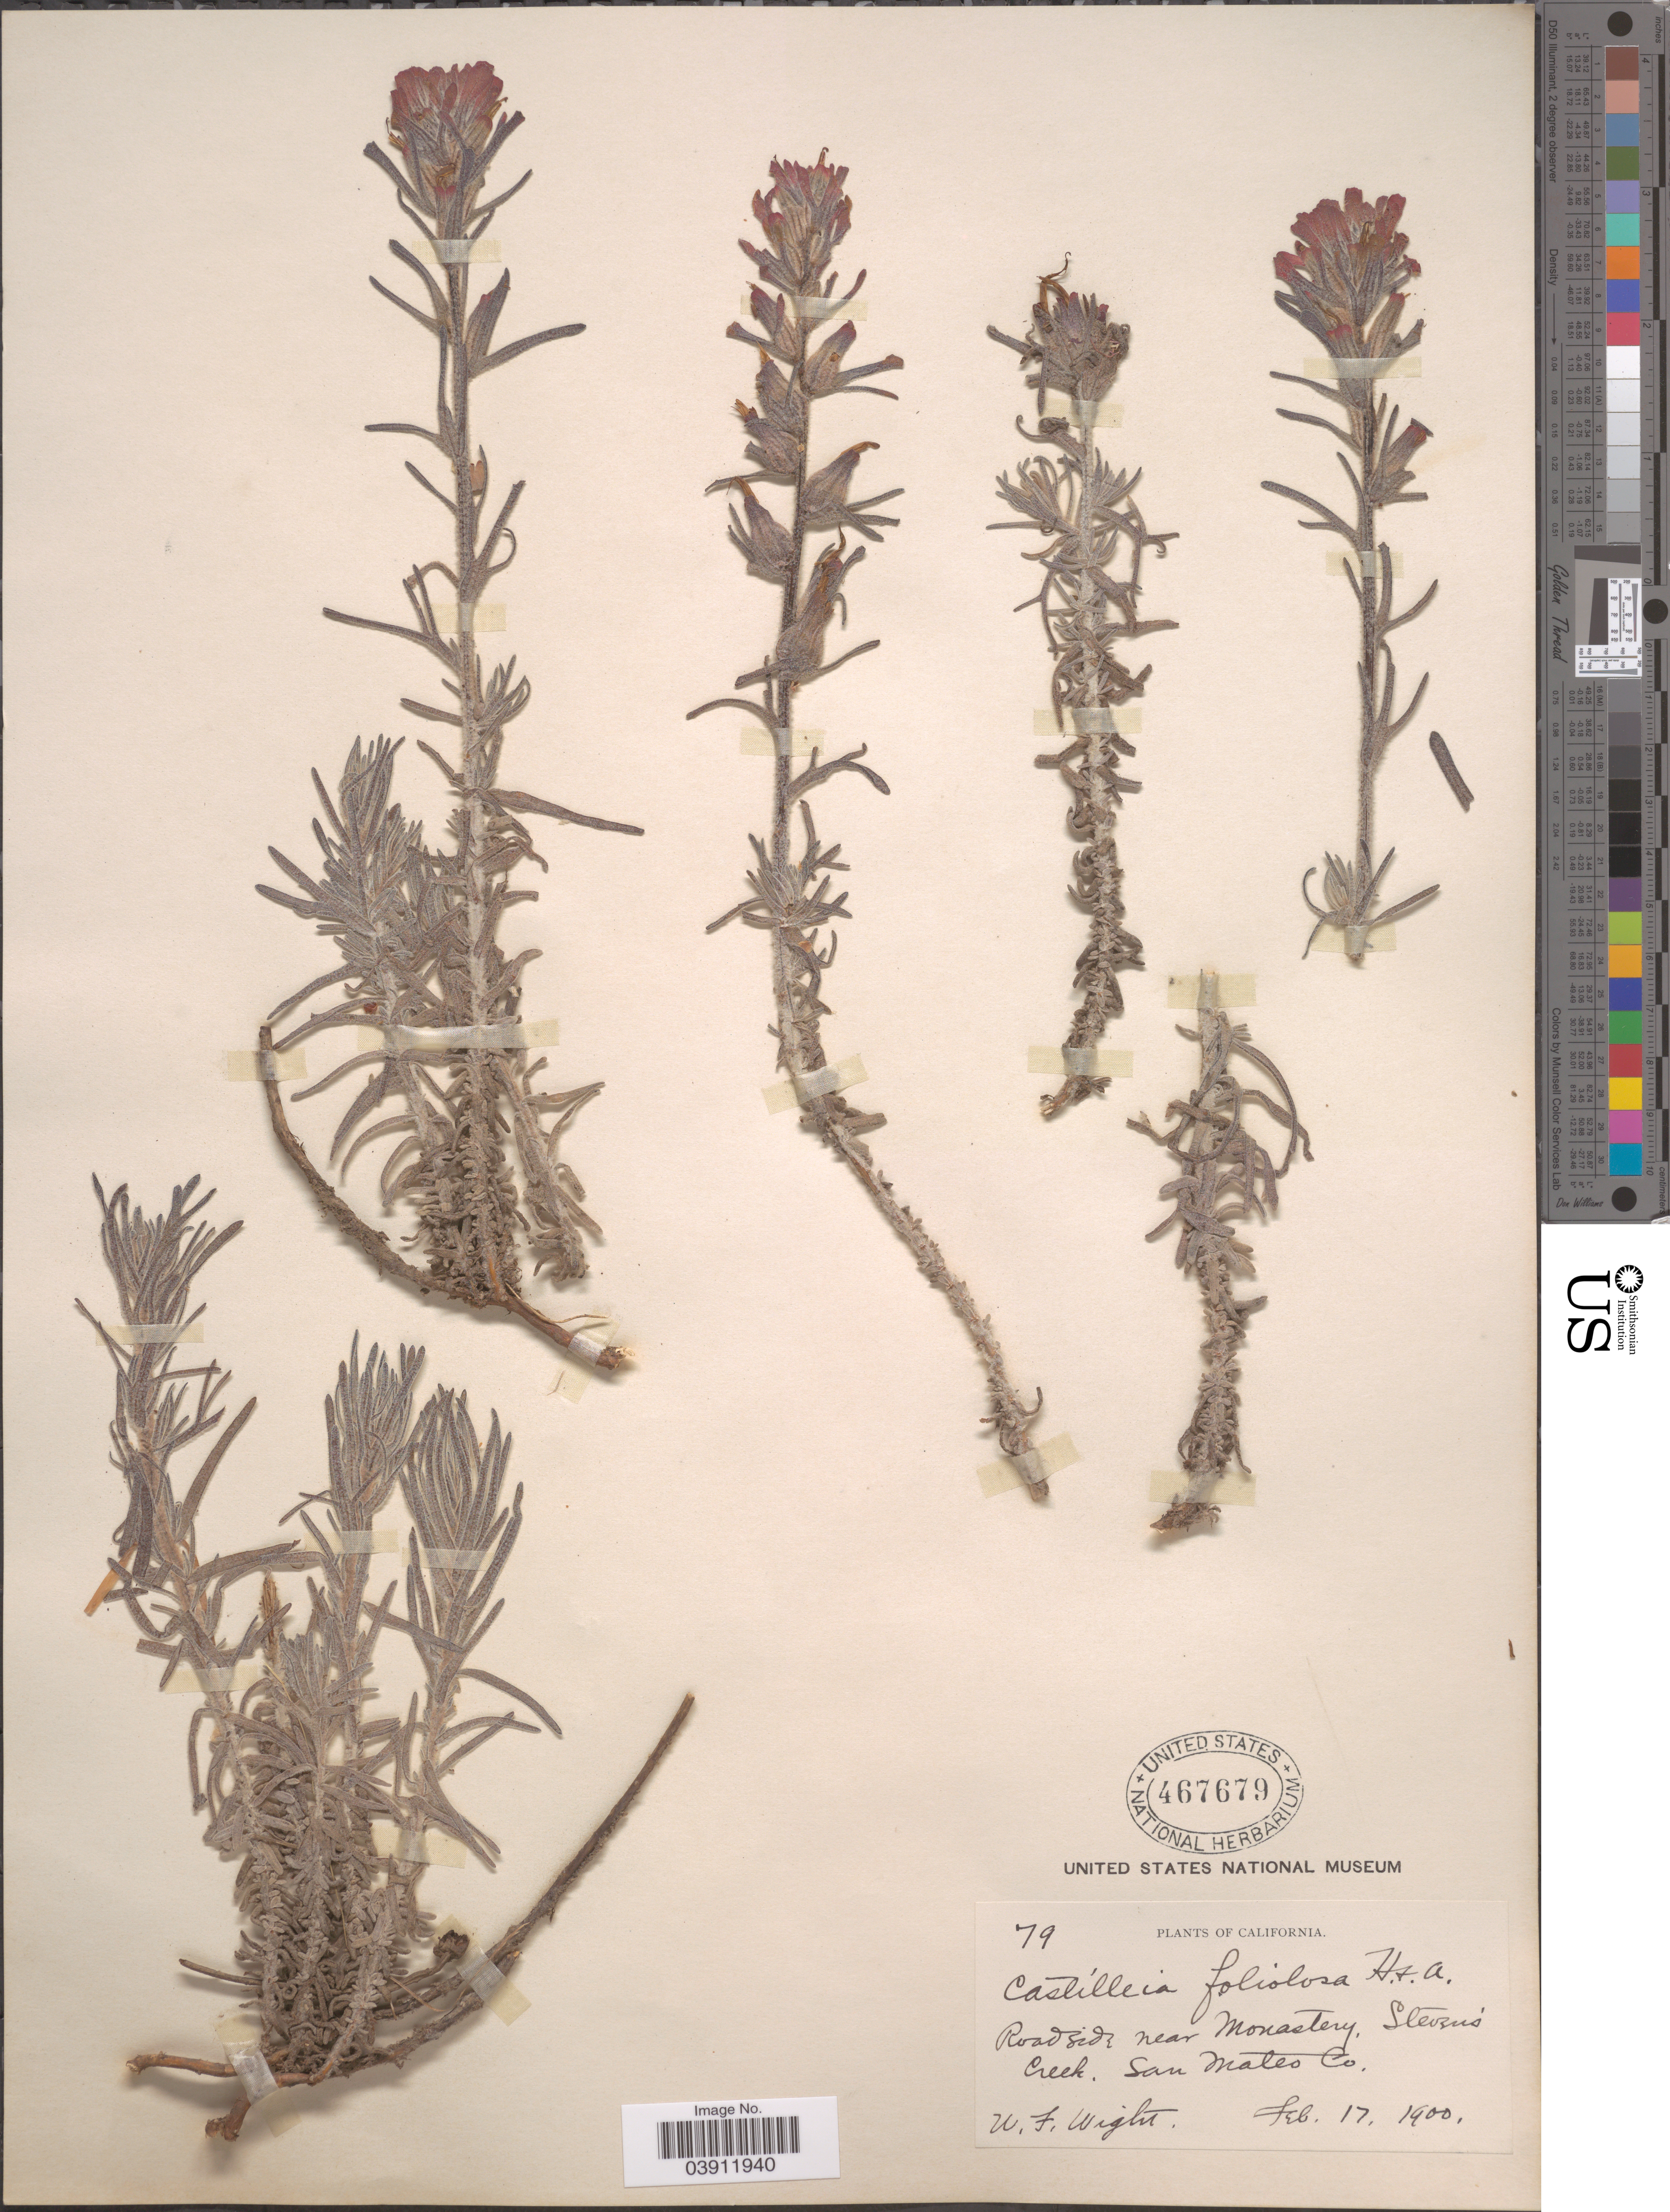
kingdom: Plantae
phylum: Tracheophyta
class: Magnoliopsida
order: Lamiales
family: Orobanchaceae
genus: Castilleja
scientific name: Castilleja foliolosa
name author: Hook. f.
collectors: W. Wight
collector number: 79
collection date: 1900-02-17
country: United States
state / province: California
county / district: San Mateo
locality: Roadside near Monastery. Steven's Creek, San Mateo Co.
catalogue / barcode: US 467679